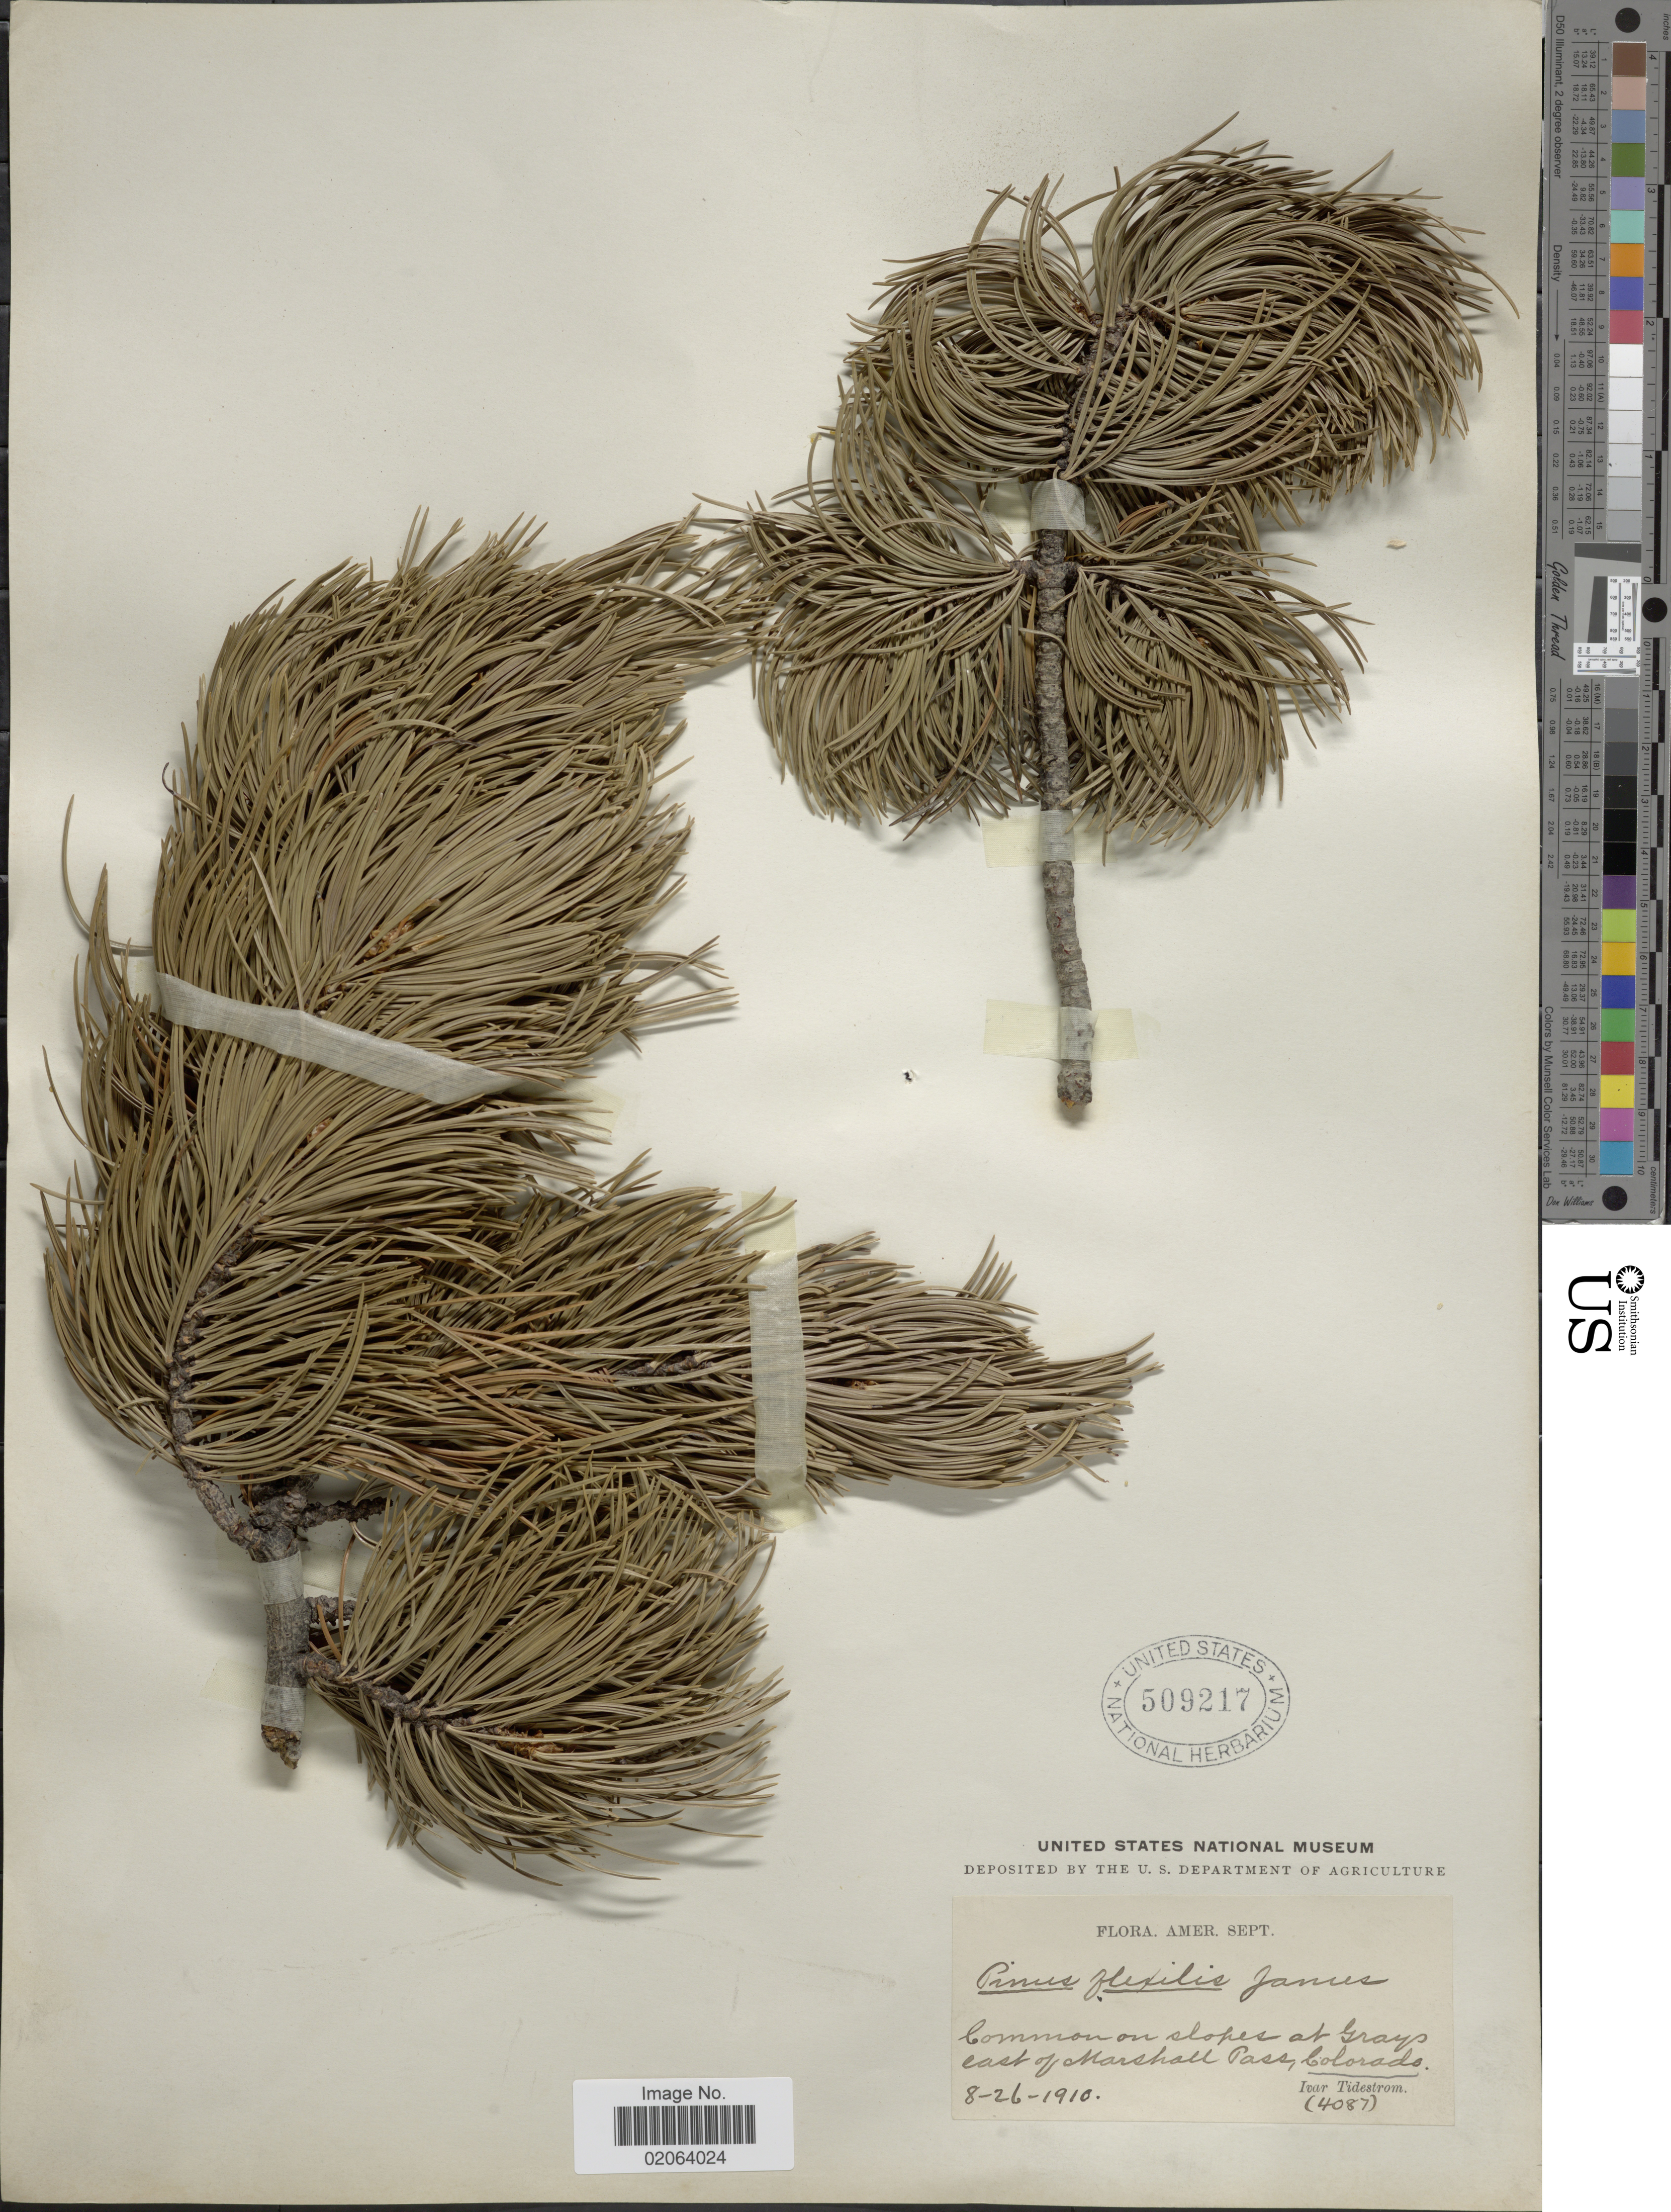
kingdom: Plantae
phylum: Tracheophyta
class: Pinopsida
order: Pinales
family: Pinaceae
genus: Pinus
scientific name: Pinus flexilis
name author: E. James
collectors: I. F. Tidestrom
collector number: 4087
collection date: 1910-08-26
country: United States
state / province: Colorado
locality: At Grays east of Marshall Pass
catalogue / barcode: US 509217